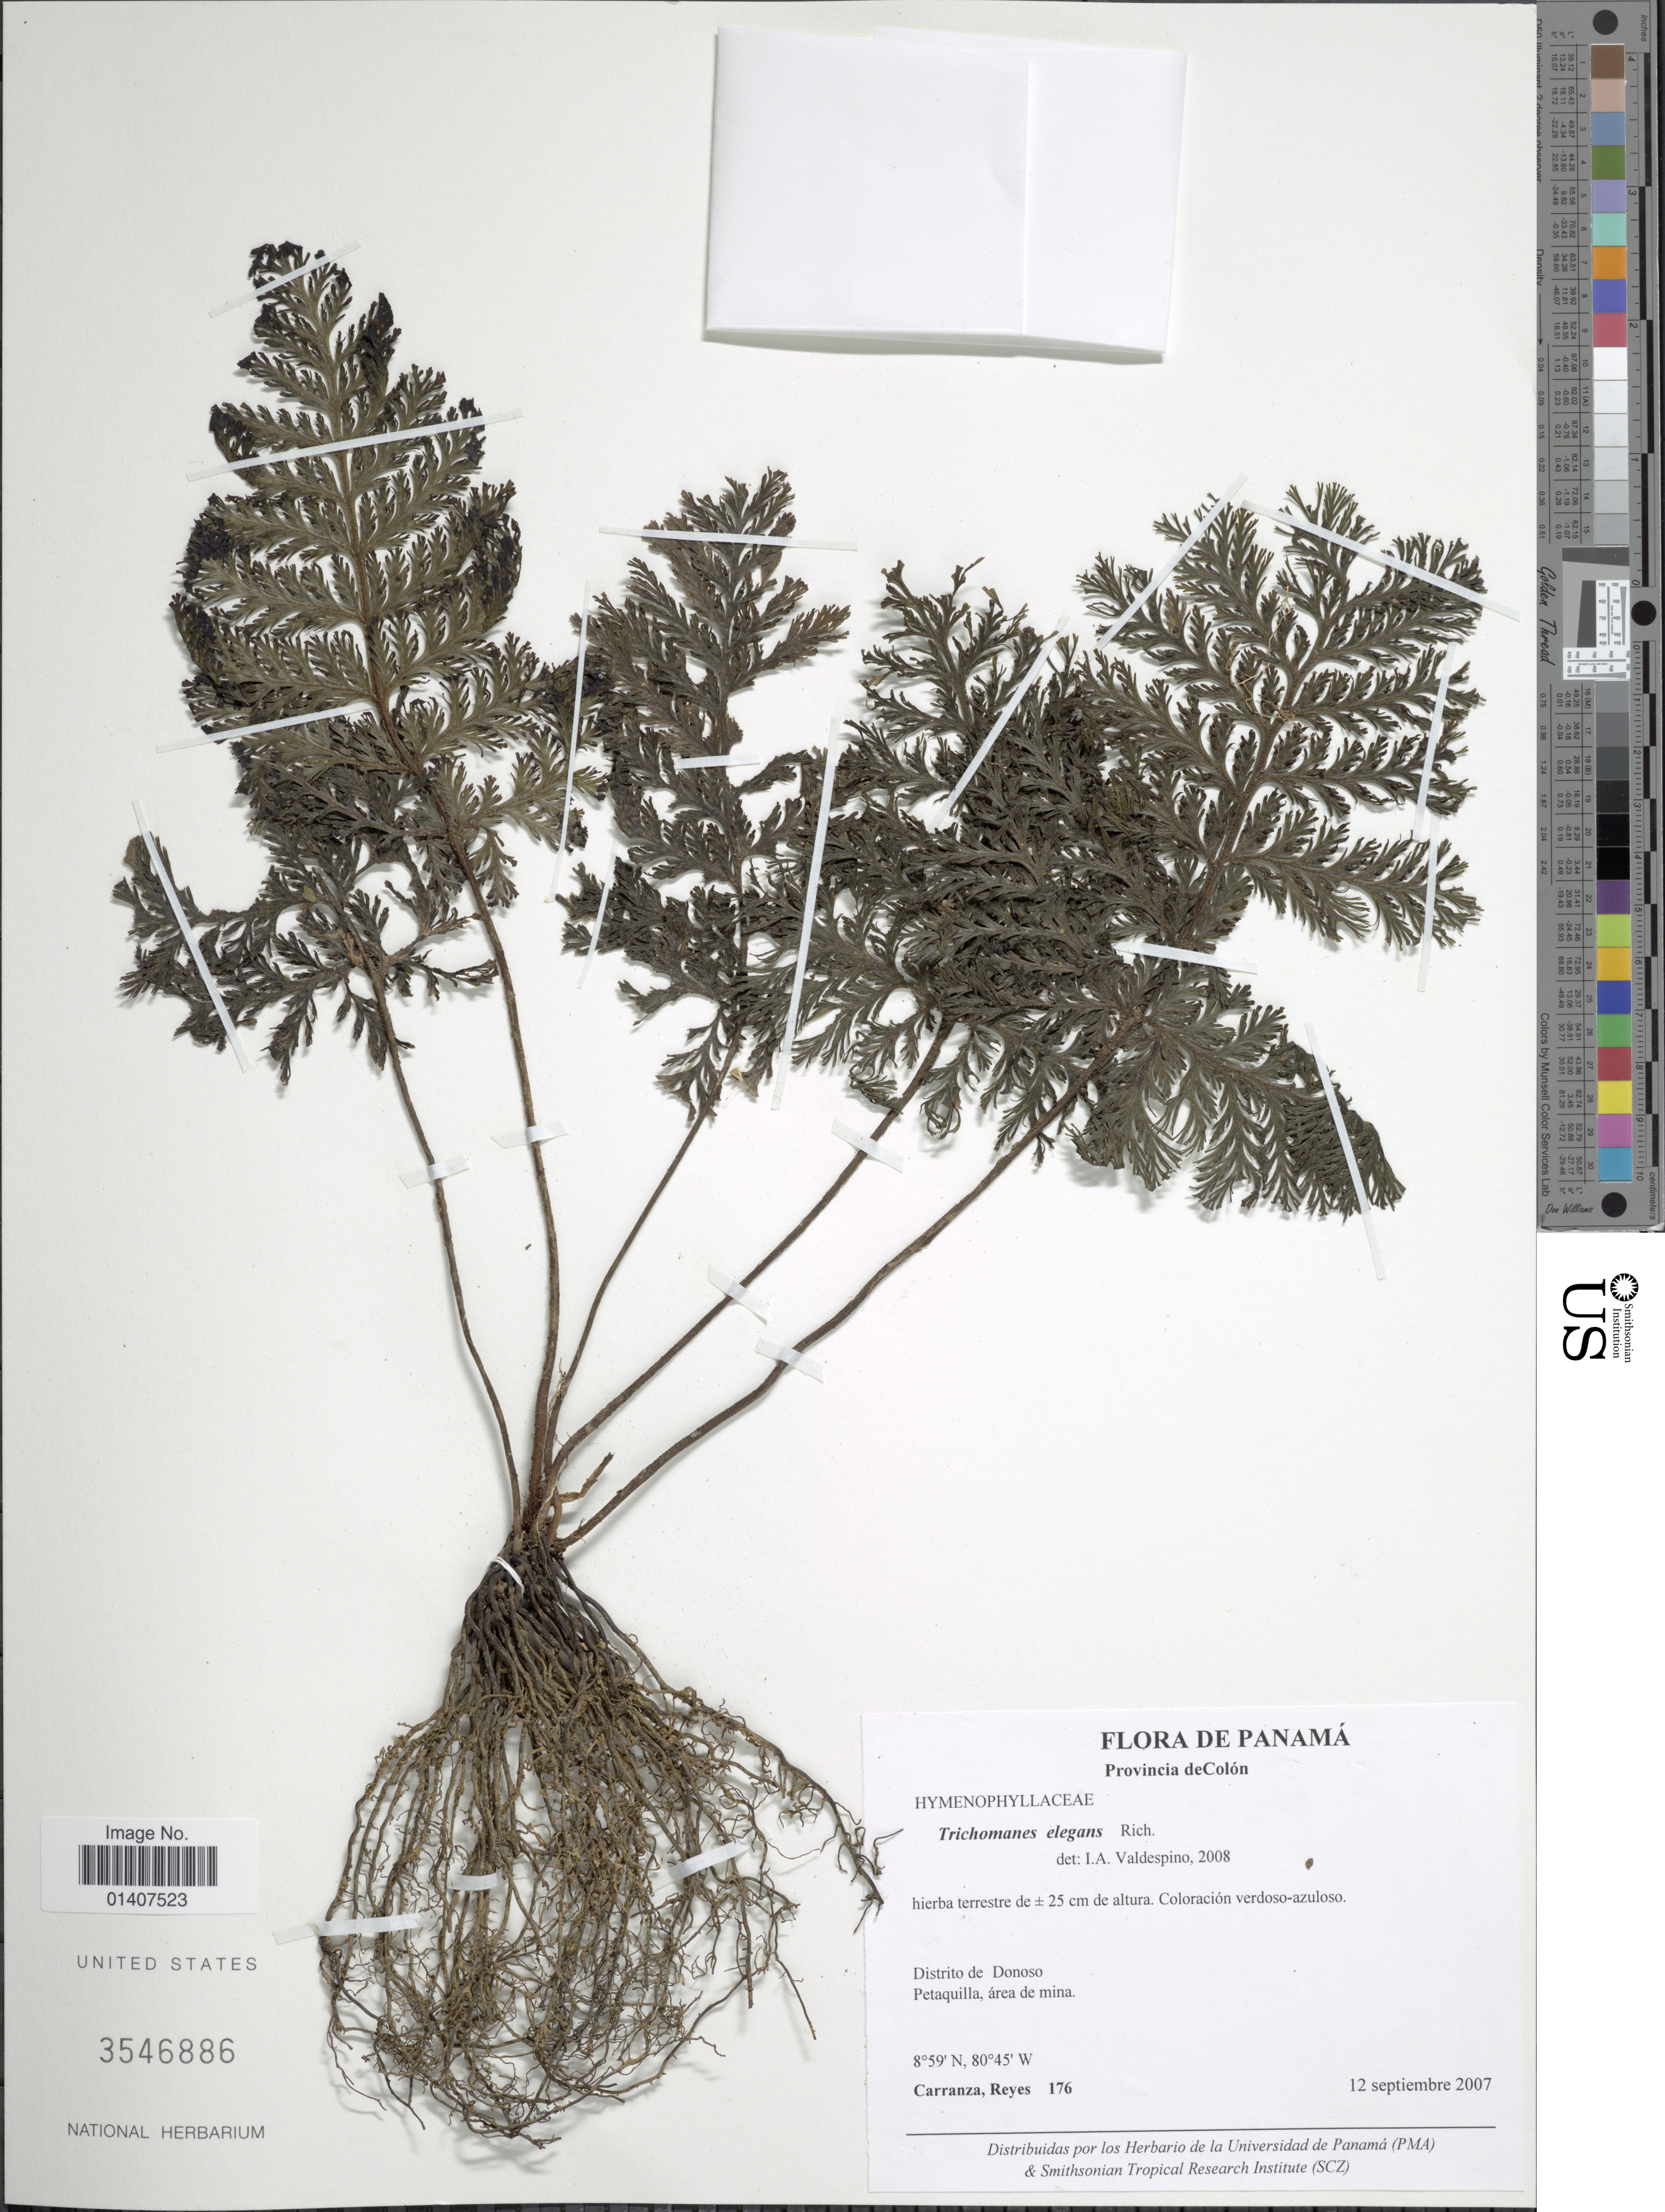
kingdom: Plantae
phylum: Tracheophyta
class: Polypodiopsida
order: Hymenophyllales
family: Hymenophyllaceae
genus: Trichomanes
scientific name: Trichomanes elegans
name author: Rich.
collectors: C. Reyes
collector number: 176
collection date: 2007-09-12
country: Panama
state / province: Colón / Panamá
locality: Distrito de Donoso, Petaquilla area de mina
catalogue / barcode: US 3546886